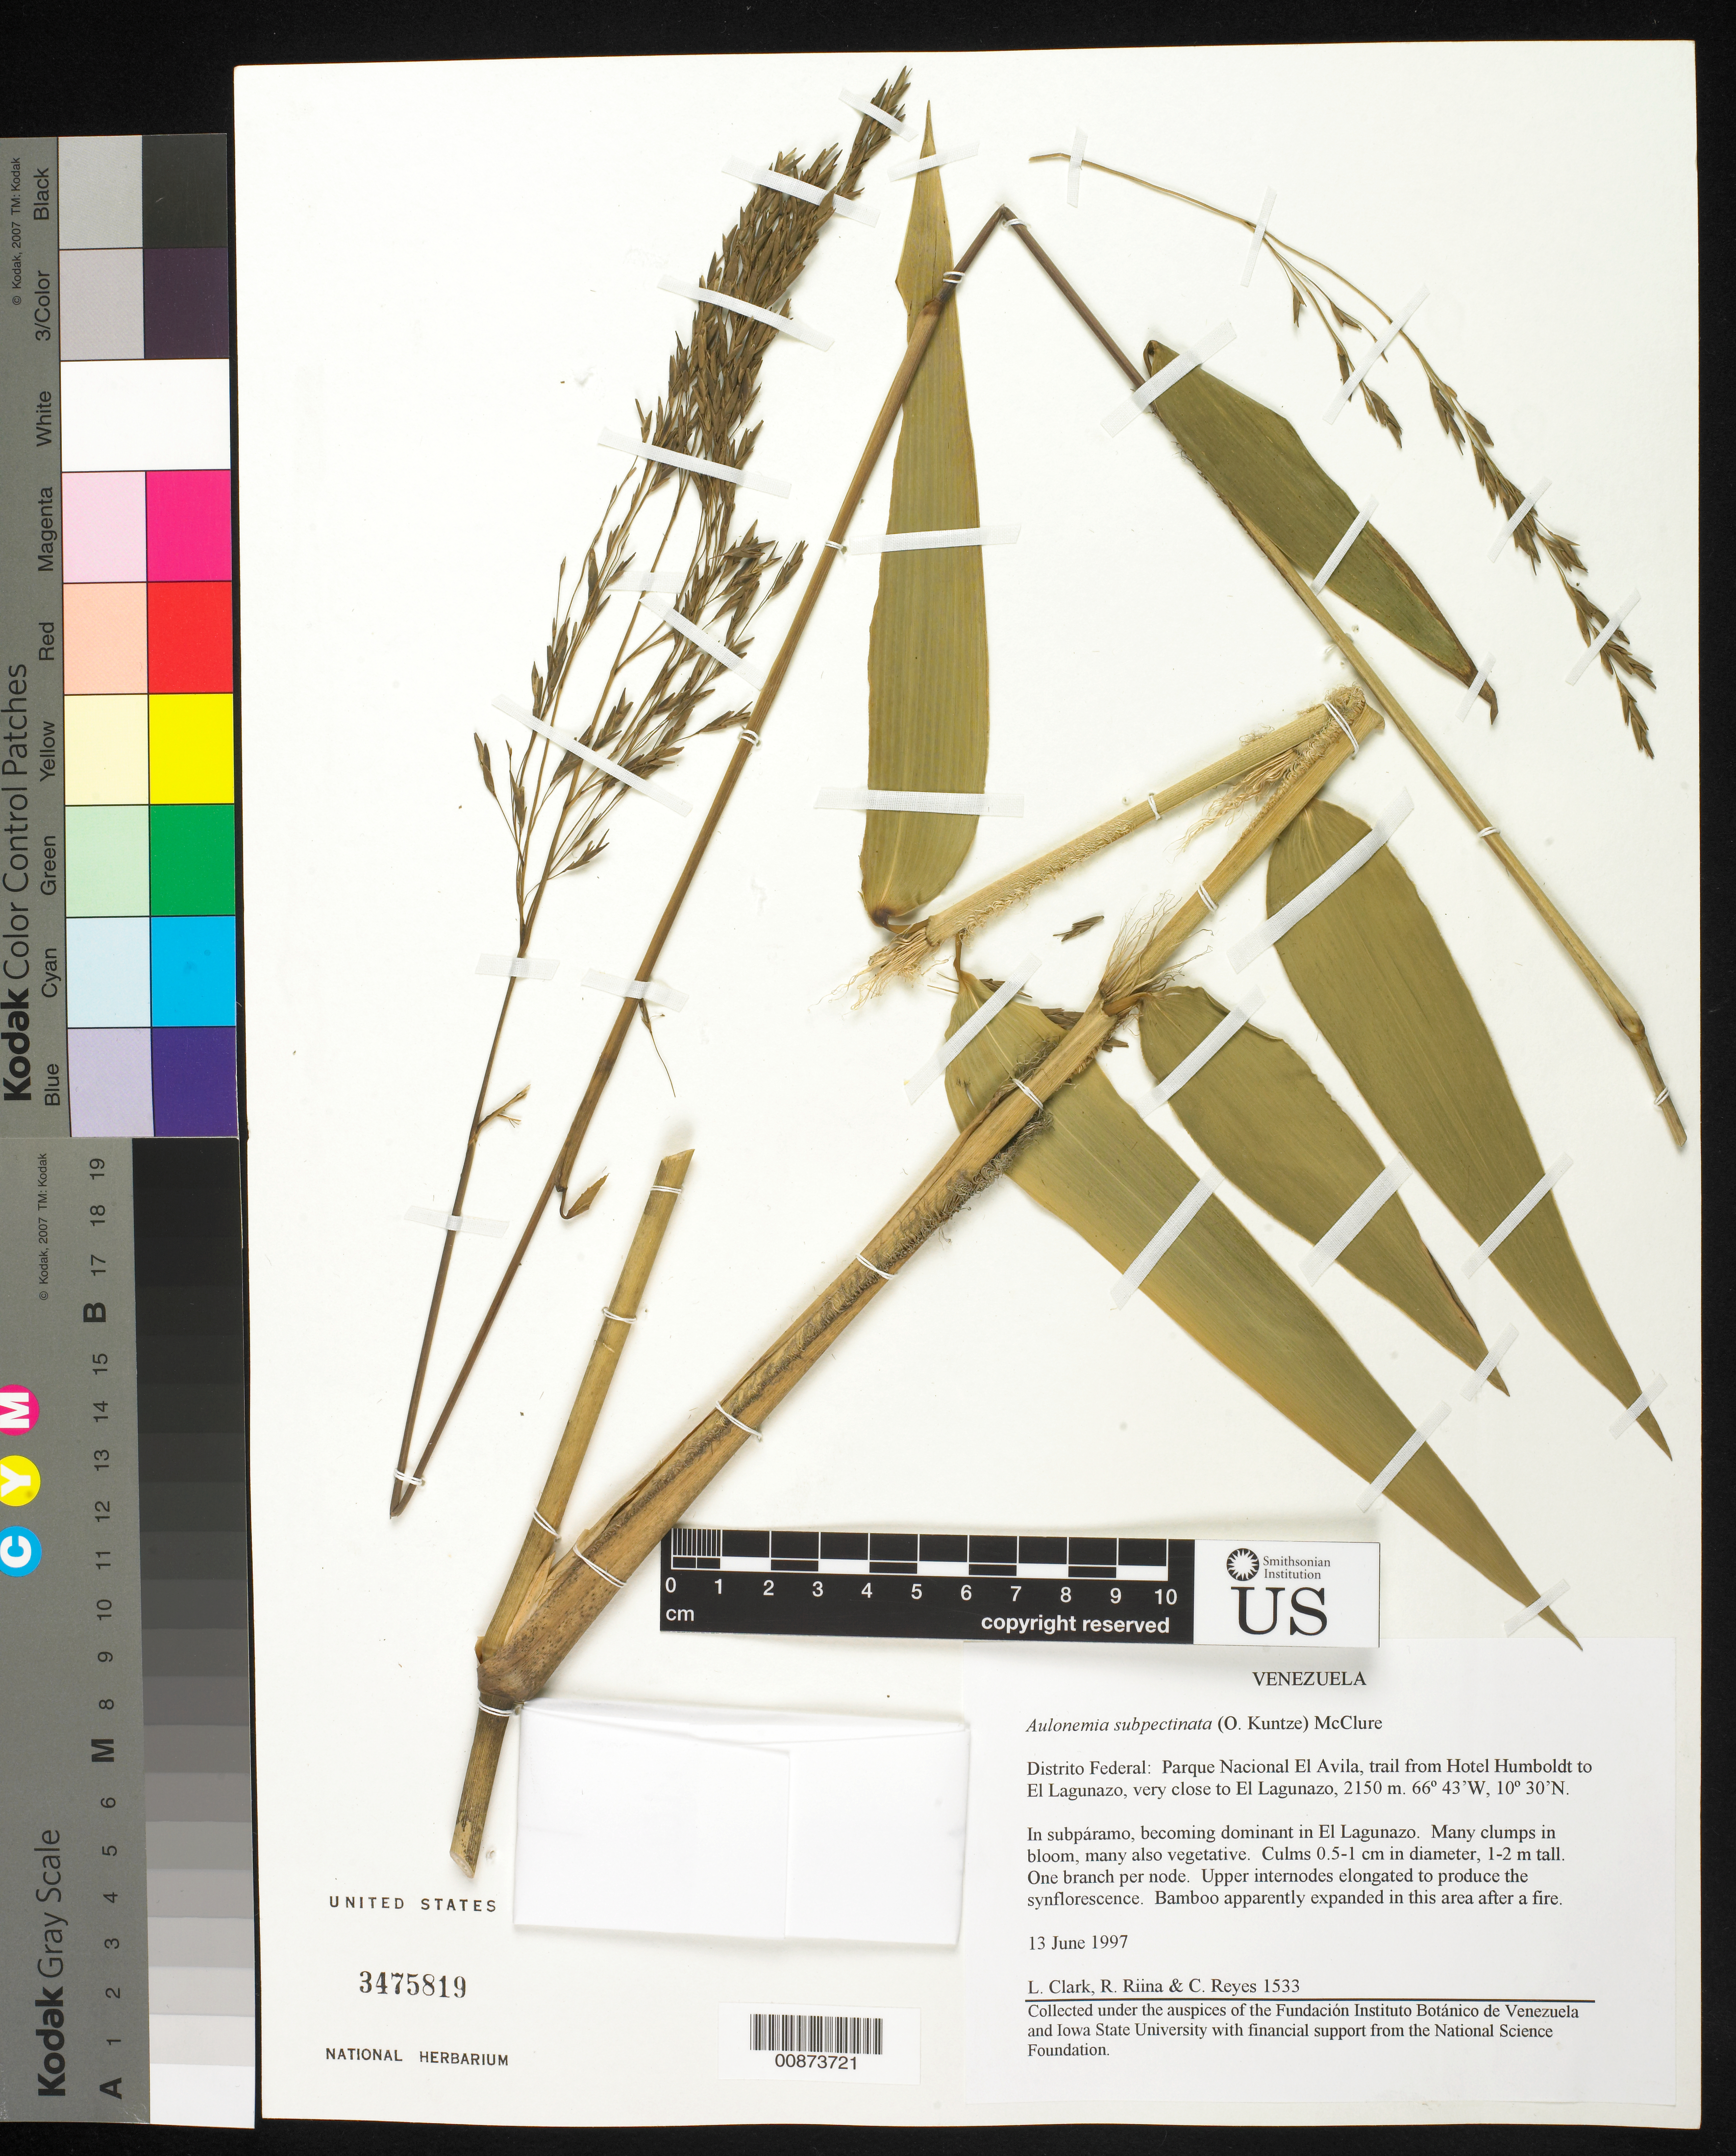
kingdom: Plantae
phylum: Tracheophyta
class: Liliopsida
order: Poales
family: Poaceae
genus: Aulonemia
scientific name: Aulonemia subpectinata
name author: (Kuntze) McClure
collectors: L. G. Clark, R. Riina & C. Reyes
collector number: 1533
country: Venezuela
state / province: Miranda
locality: Parque Nacional El Avila, trail from Hotel Humbolt to El Lagunazo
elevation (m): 2150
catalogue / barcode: US 3475819